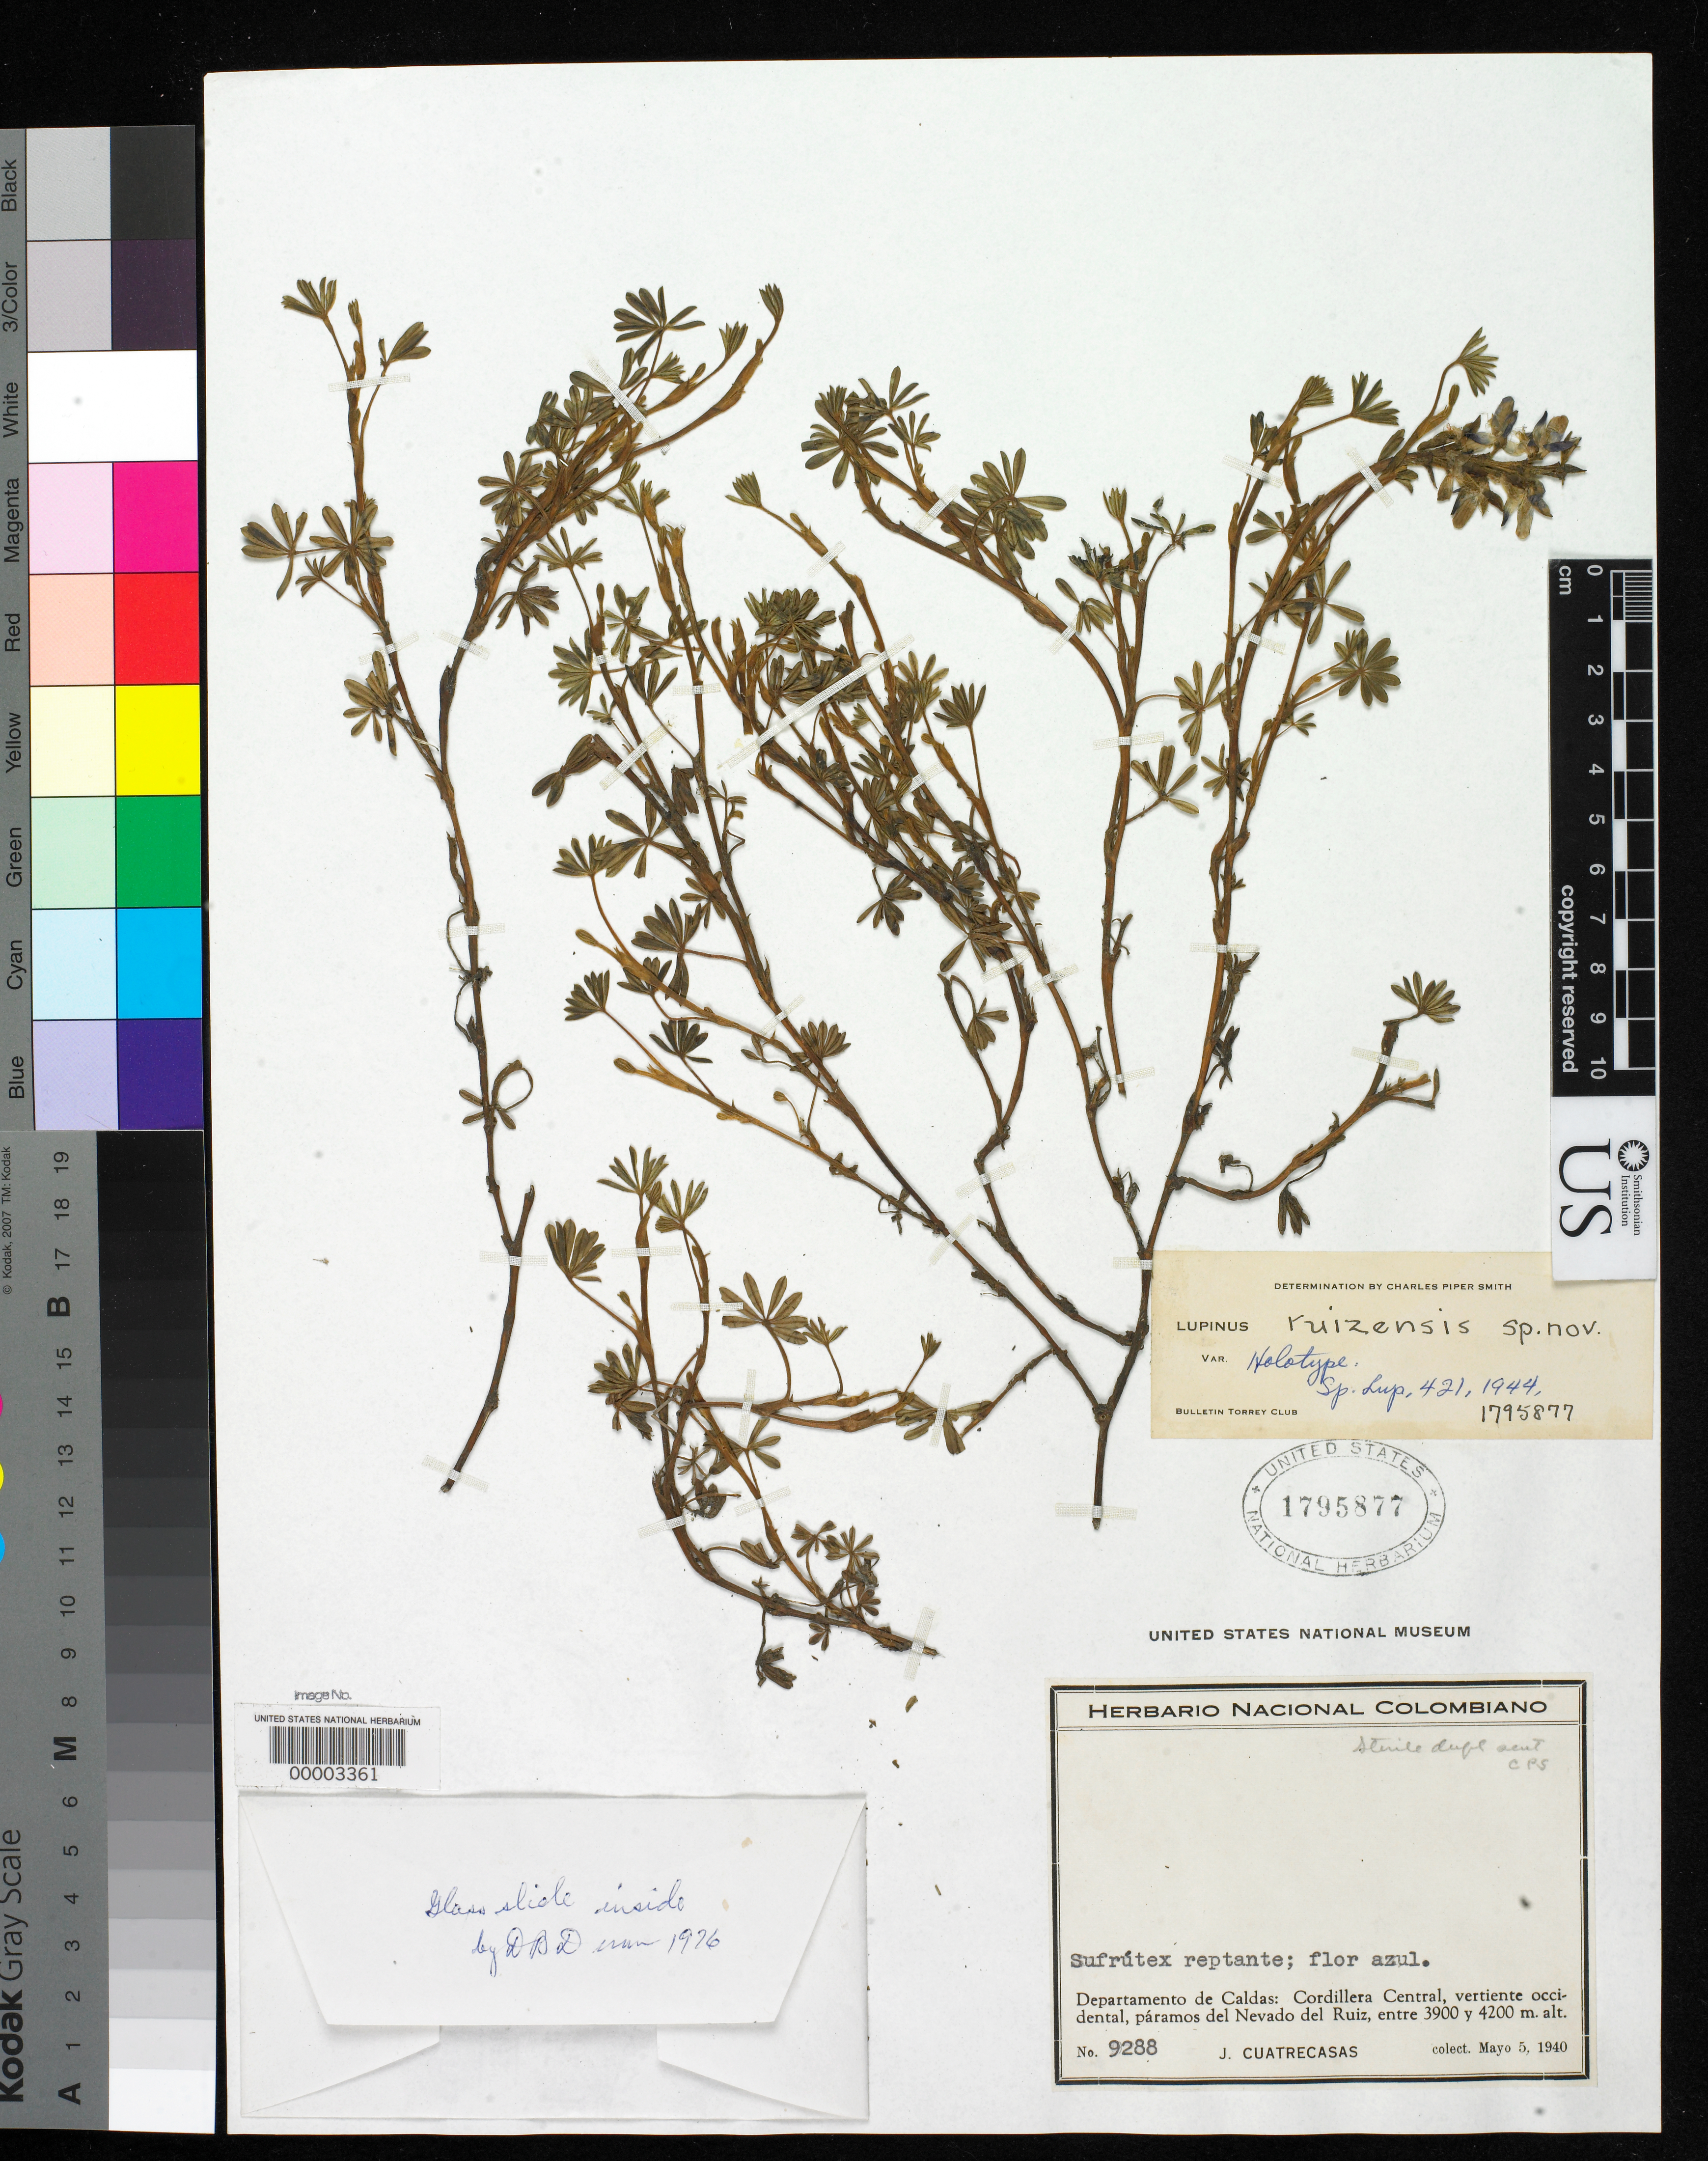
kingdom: Plantae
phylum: Tracheophyta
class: Magnoliopsida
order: Fabales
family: Fabaceae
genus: Lupinus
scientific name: Lupinus ruizensis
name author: C.P. Sm.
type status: Holotype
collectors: J. Cuatrecasas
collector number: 9288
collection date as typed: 05 May 1940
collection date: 1940-05-05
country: Colombia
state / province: Caldas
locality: Cordillera Central, Vertiente Occidental, Nevada del Ruiz.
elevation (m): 3900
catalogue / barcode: US 1795877